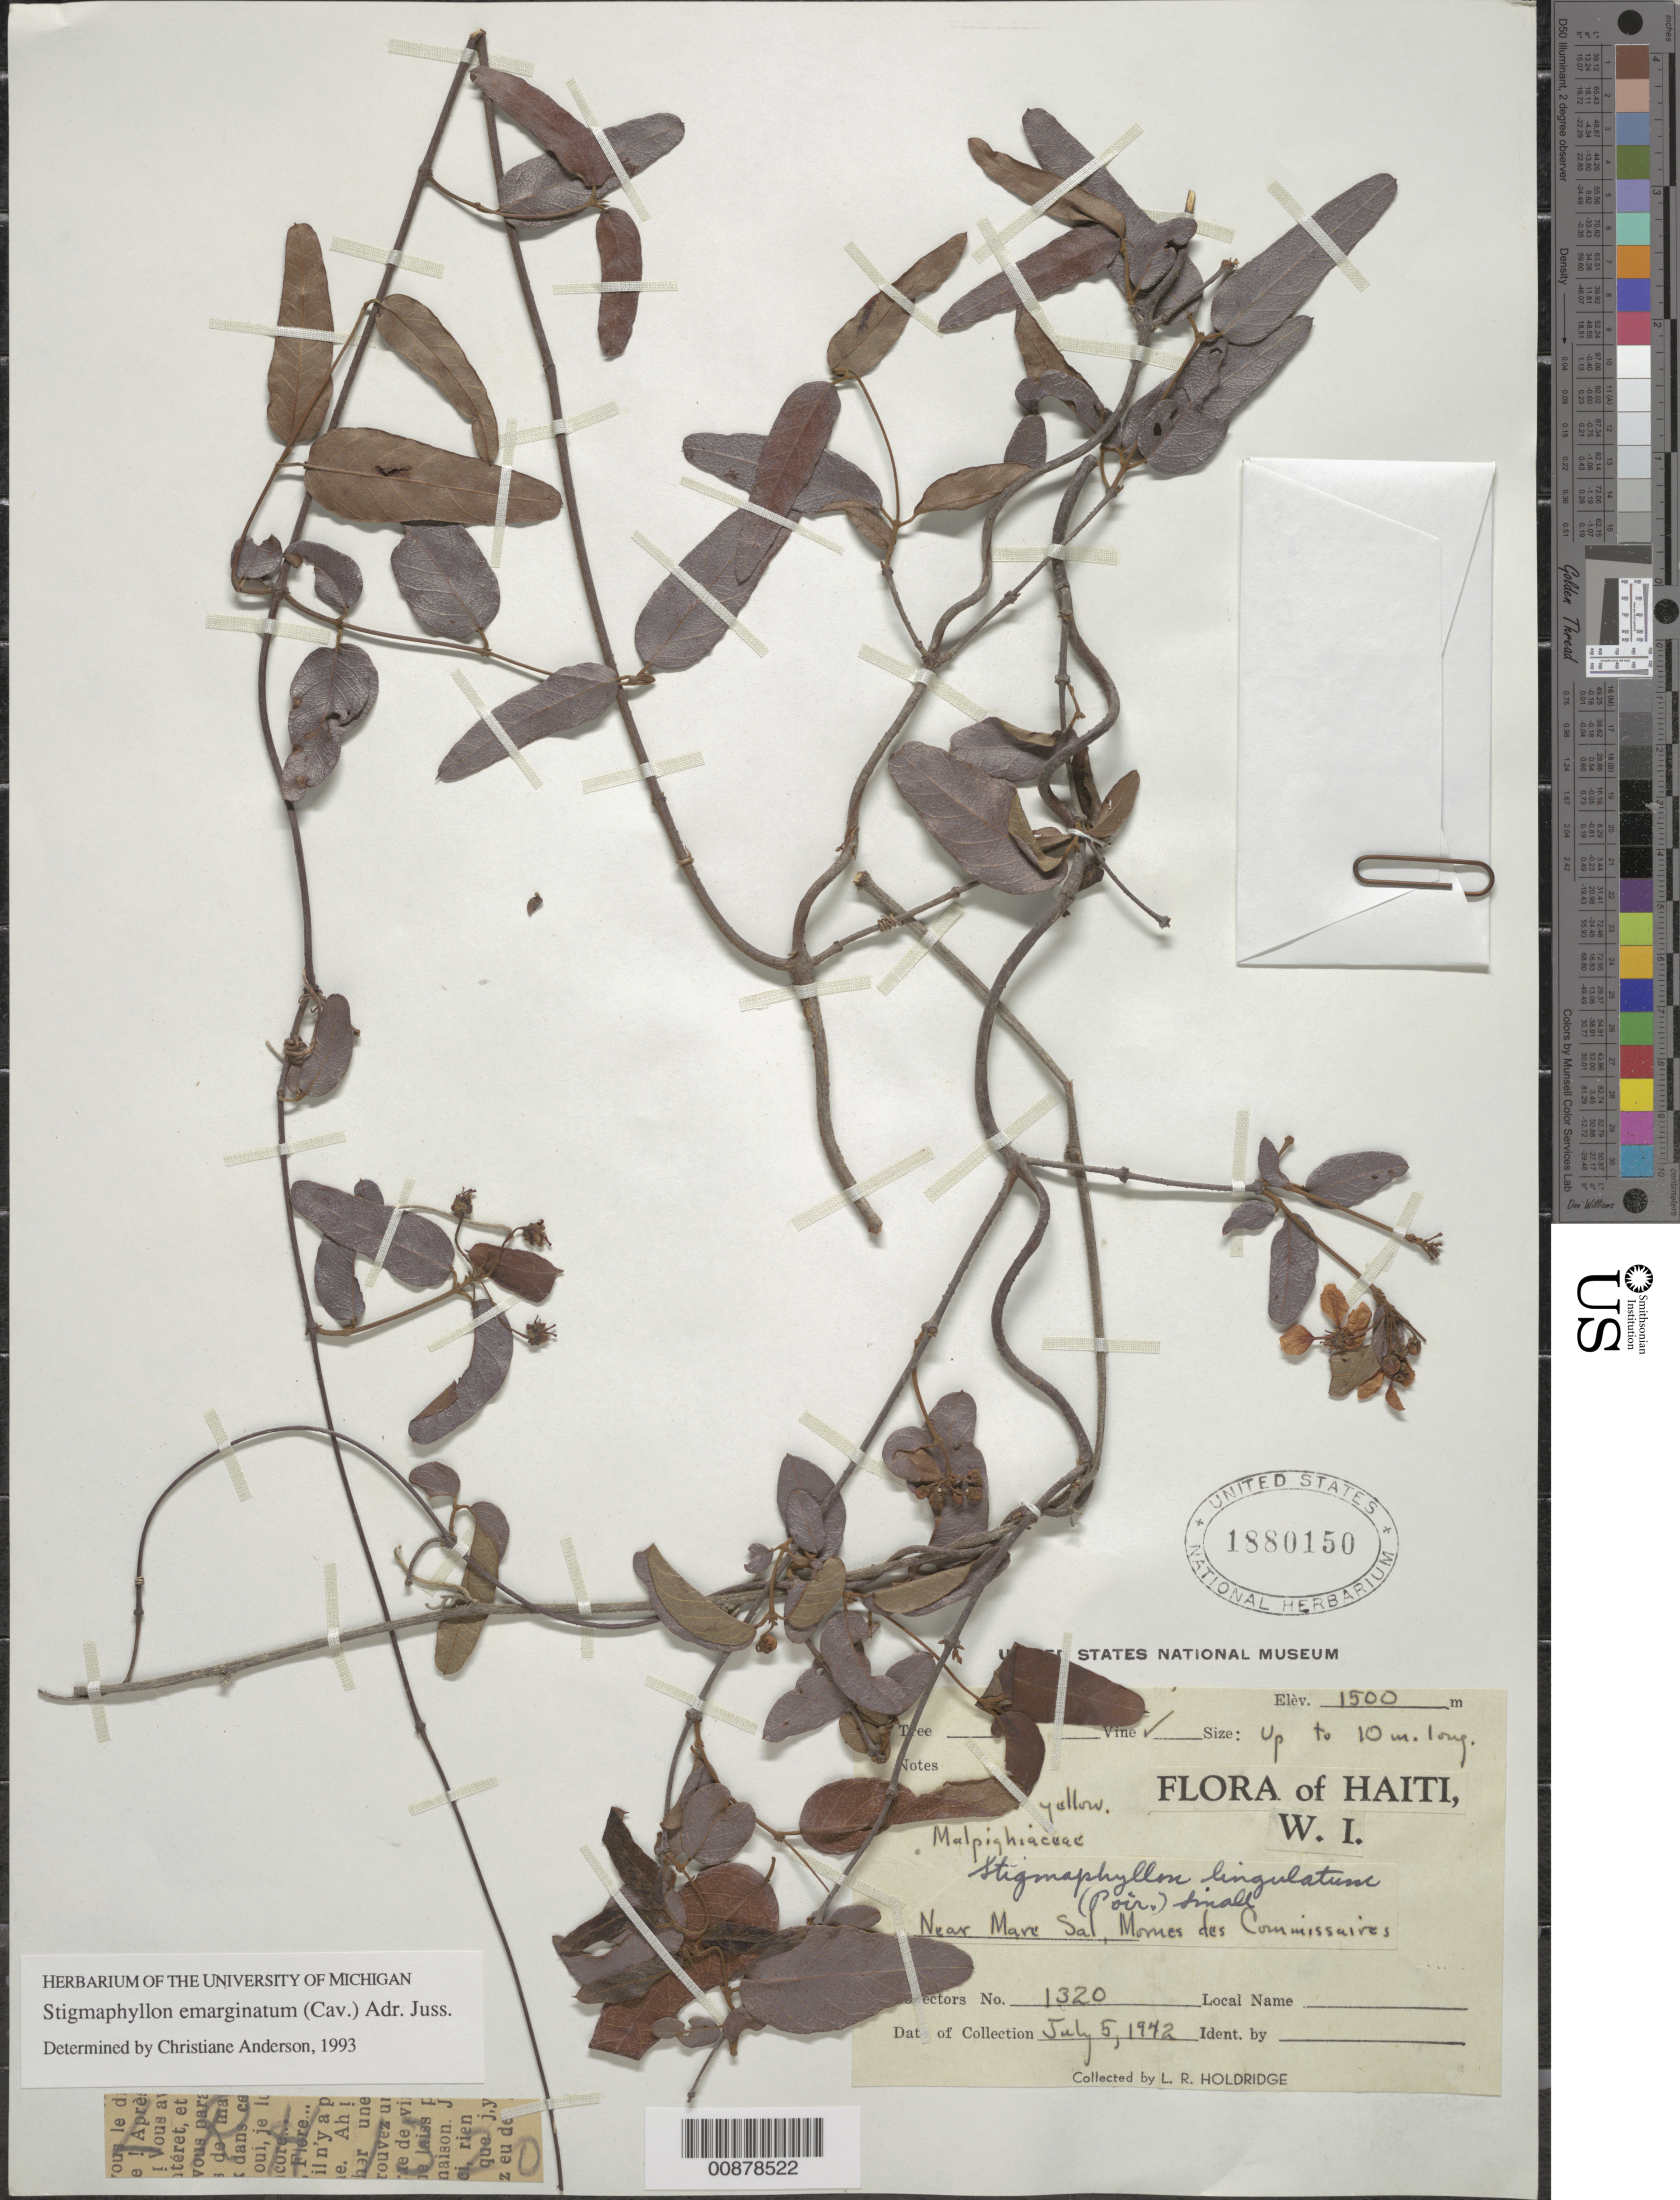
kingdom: Plantae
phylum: Tracheophyta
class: Magnoliopsida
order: Malpighiales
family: Malpighiaceae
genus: Stigmaphyllon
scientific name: Stigmaphyllon emarginatum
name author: (Cav.) A. Juss.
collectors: L. Holdridge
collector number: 1320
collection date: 1942-07-05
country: Haiti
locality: Near Mare Sal, Mornes des Commissaires.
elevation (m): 1500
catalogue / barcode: US 1880150